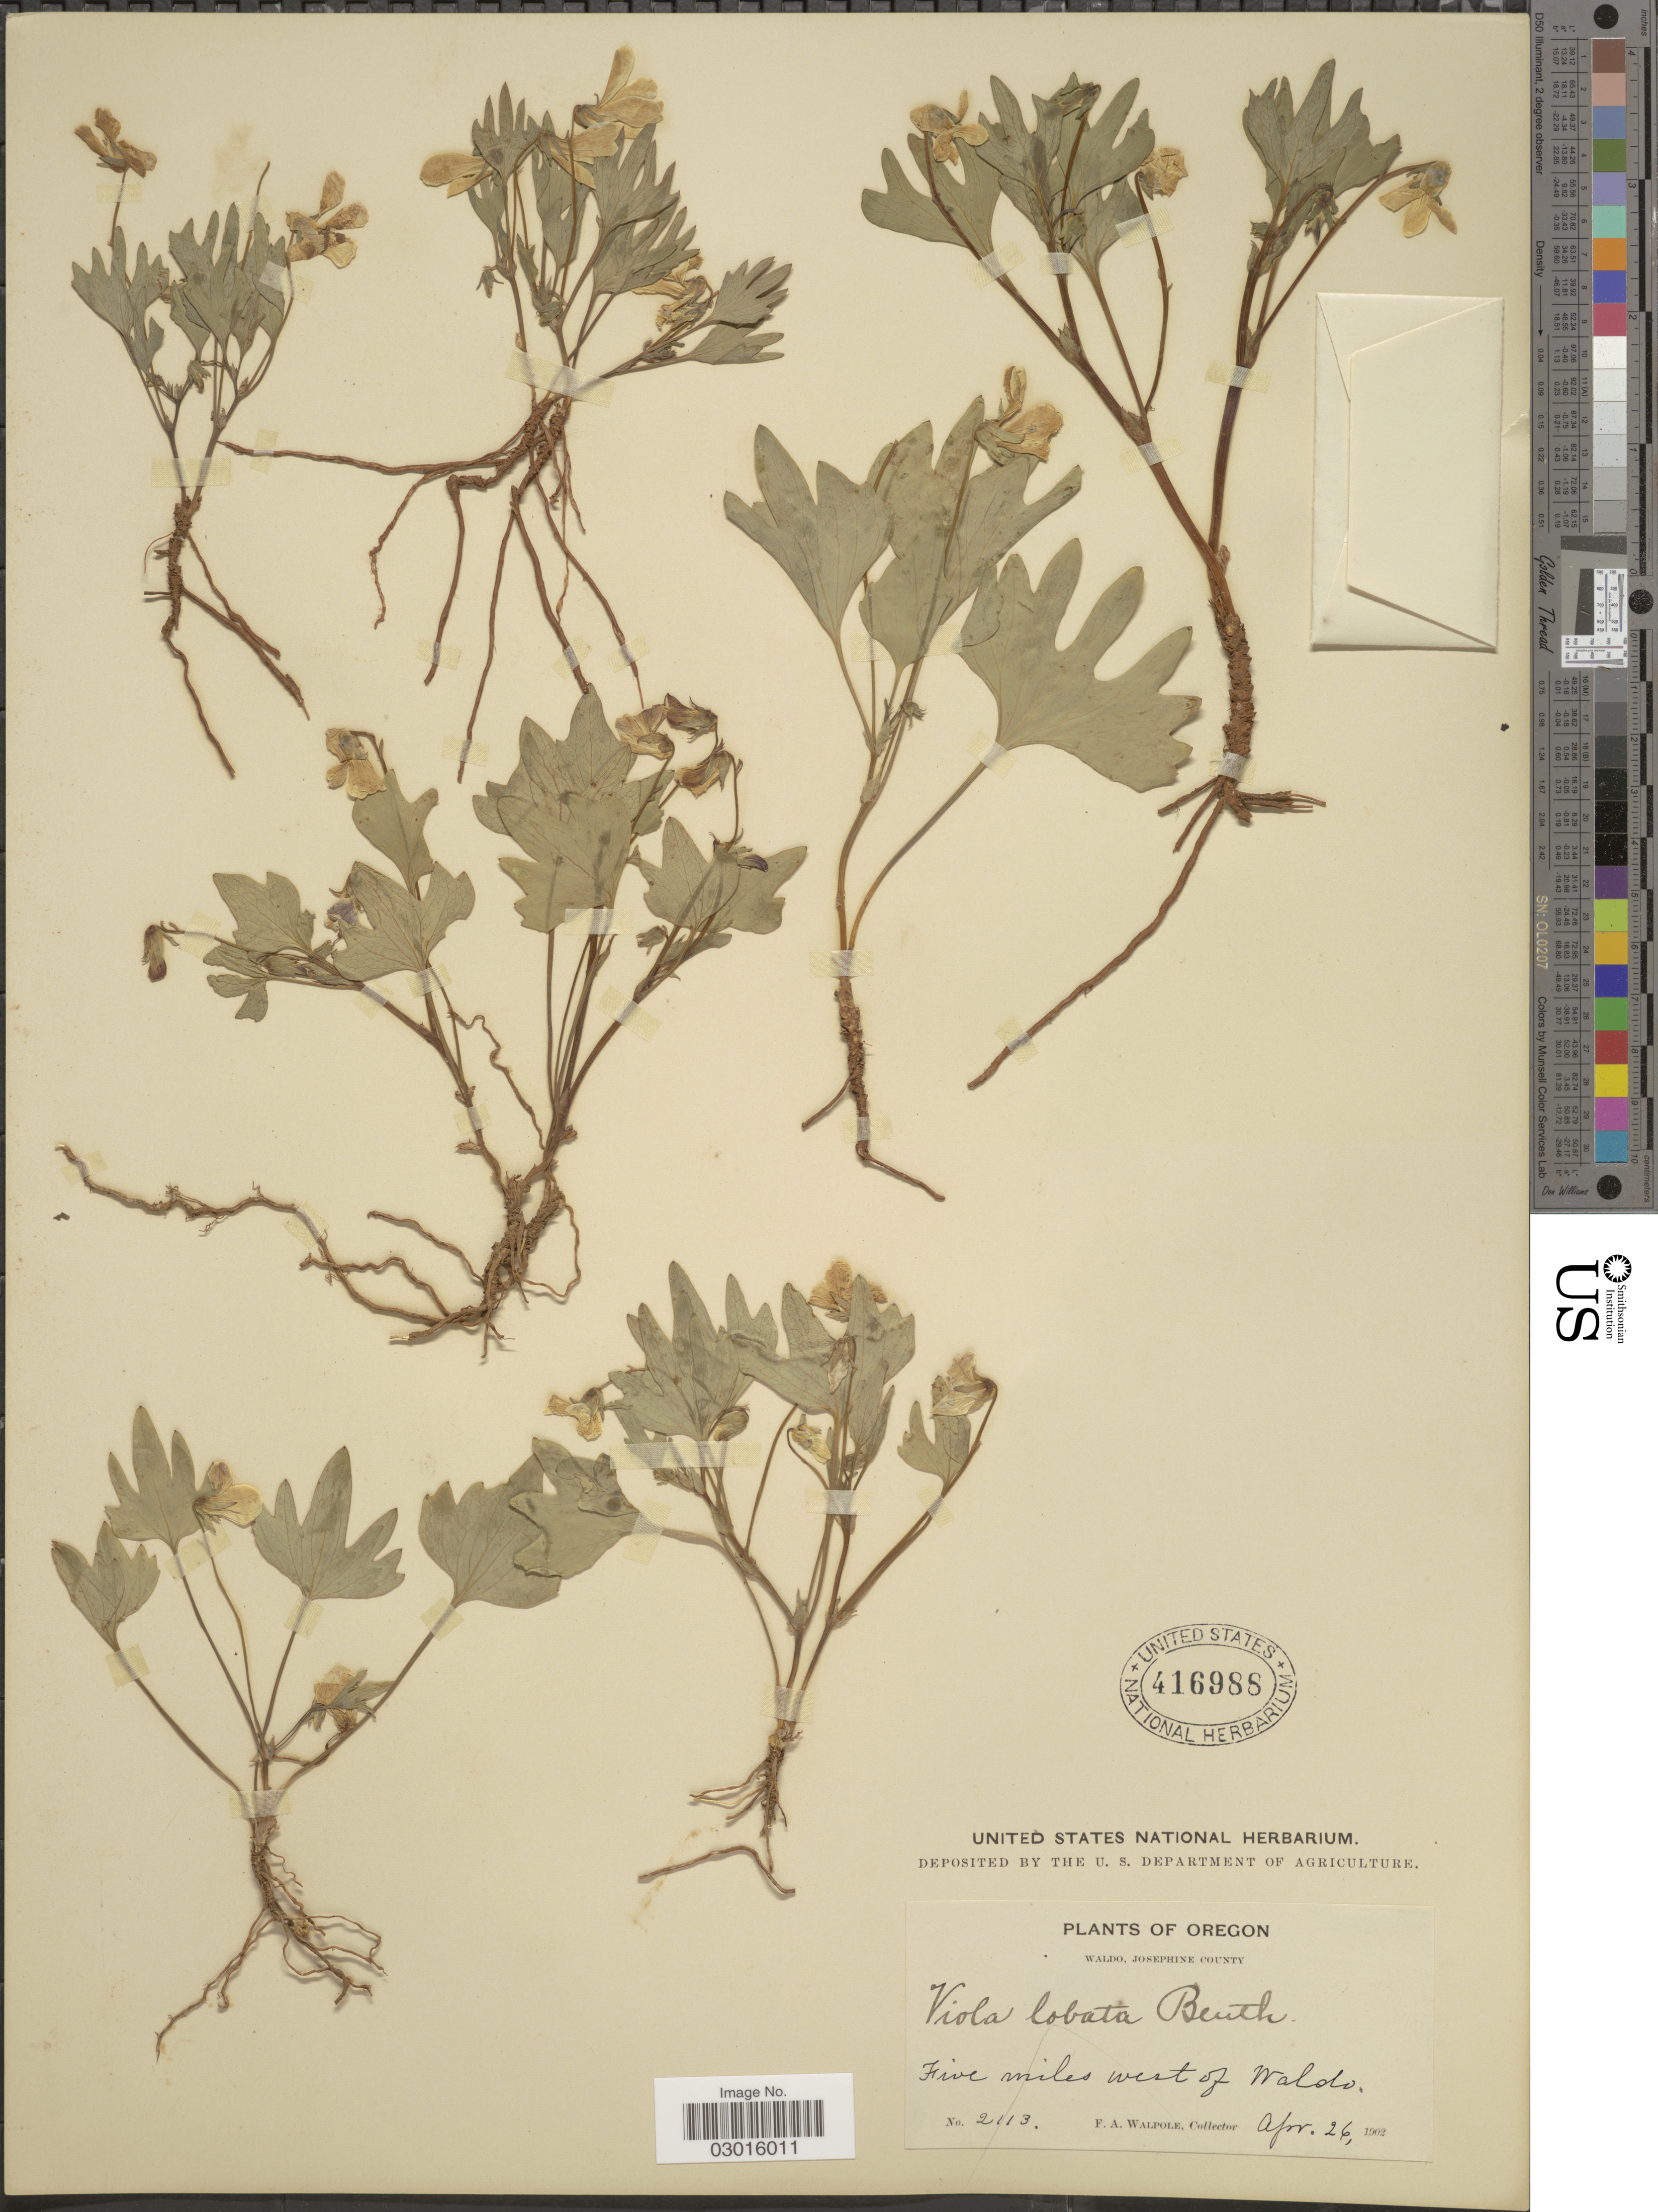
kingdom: Plantae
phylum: Tracheophyta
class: Magnoliopsida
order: Malpighiales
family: Violaceae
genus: Viola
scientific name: Viola lobata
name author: Benth.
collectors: F. Walpole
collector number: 2113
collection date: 1902-04-26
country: United States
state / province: Oregon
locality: Waldo, Josephine County, Five miles west of Waldo.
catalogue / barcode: US 416988